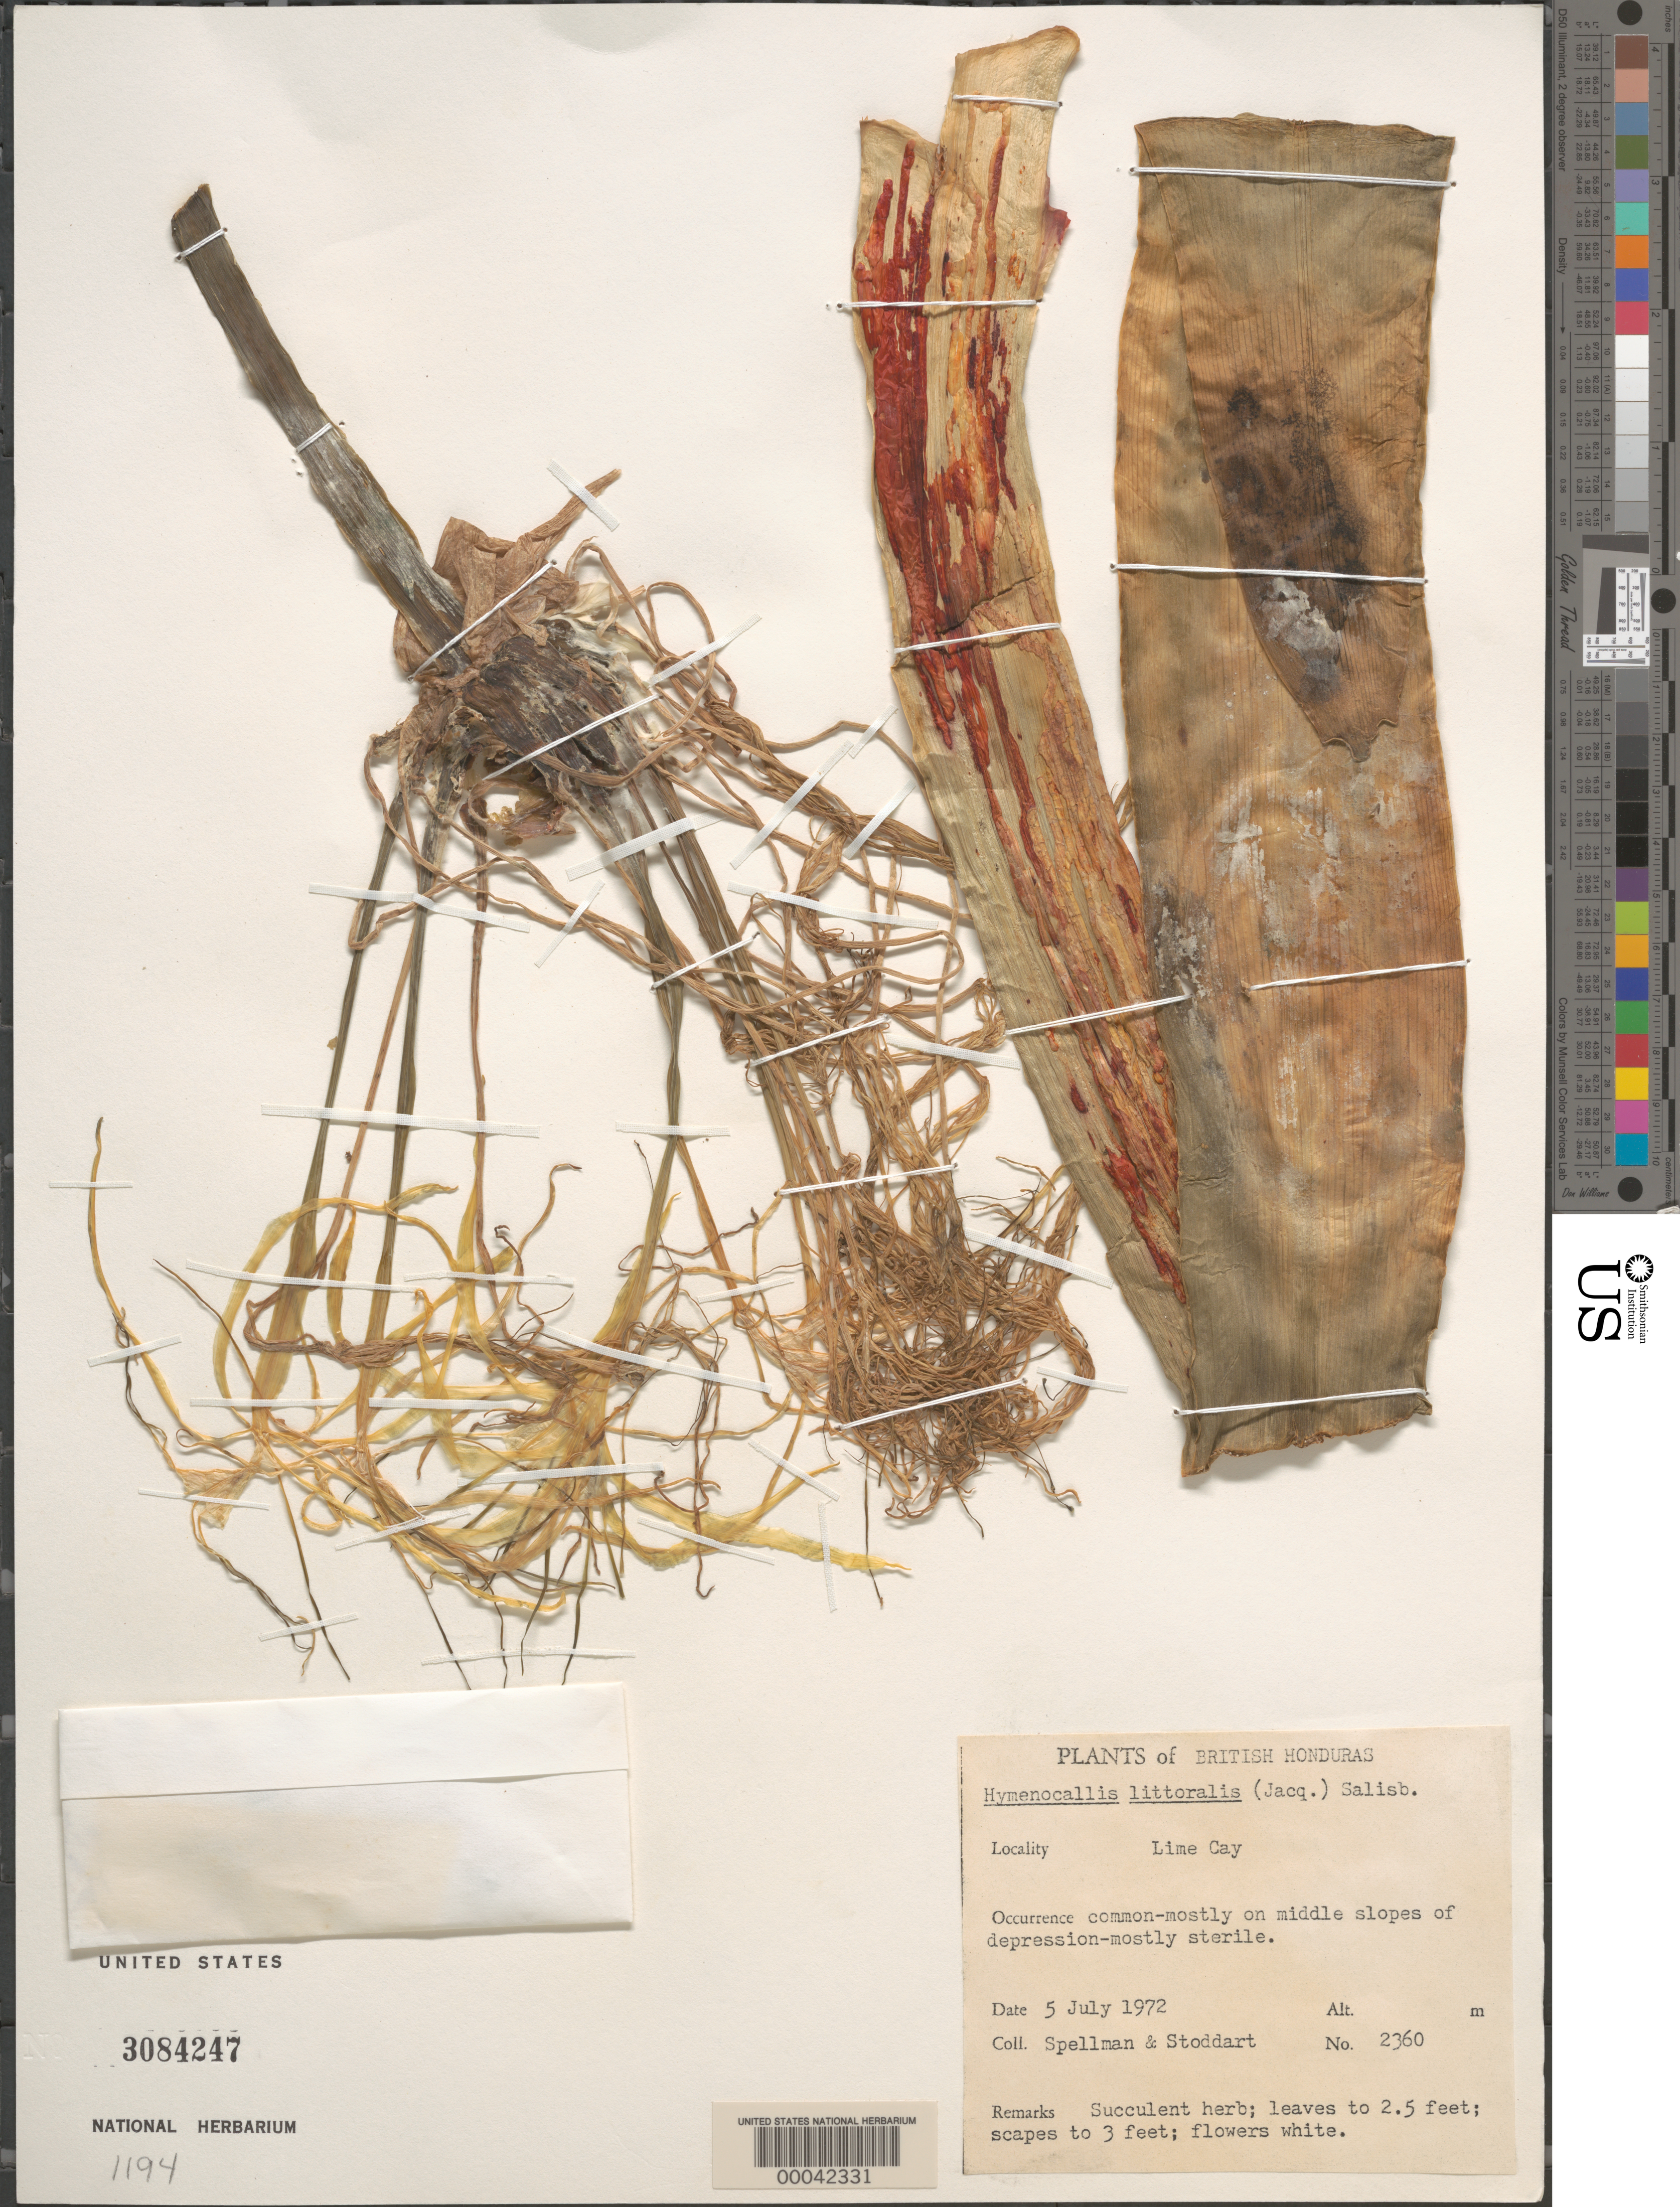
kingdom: Plantae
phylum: Tracheophyta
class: Liliopsida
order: Asparagales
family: Amaryllidaceae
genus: Hymenocallis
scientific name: Hymenocallis littoralis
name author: (Jacq.) Salisb.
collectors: D. L. Spellman & D. R. Stoddart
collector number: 2360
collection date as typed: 05 Jul 1972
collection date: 1972-07-05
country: Belize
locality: Lime Cay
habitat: Occ. common-mostly on middle slopes of depression-mostly sterile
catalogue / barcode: US 3084247